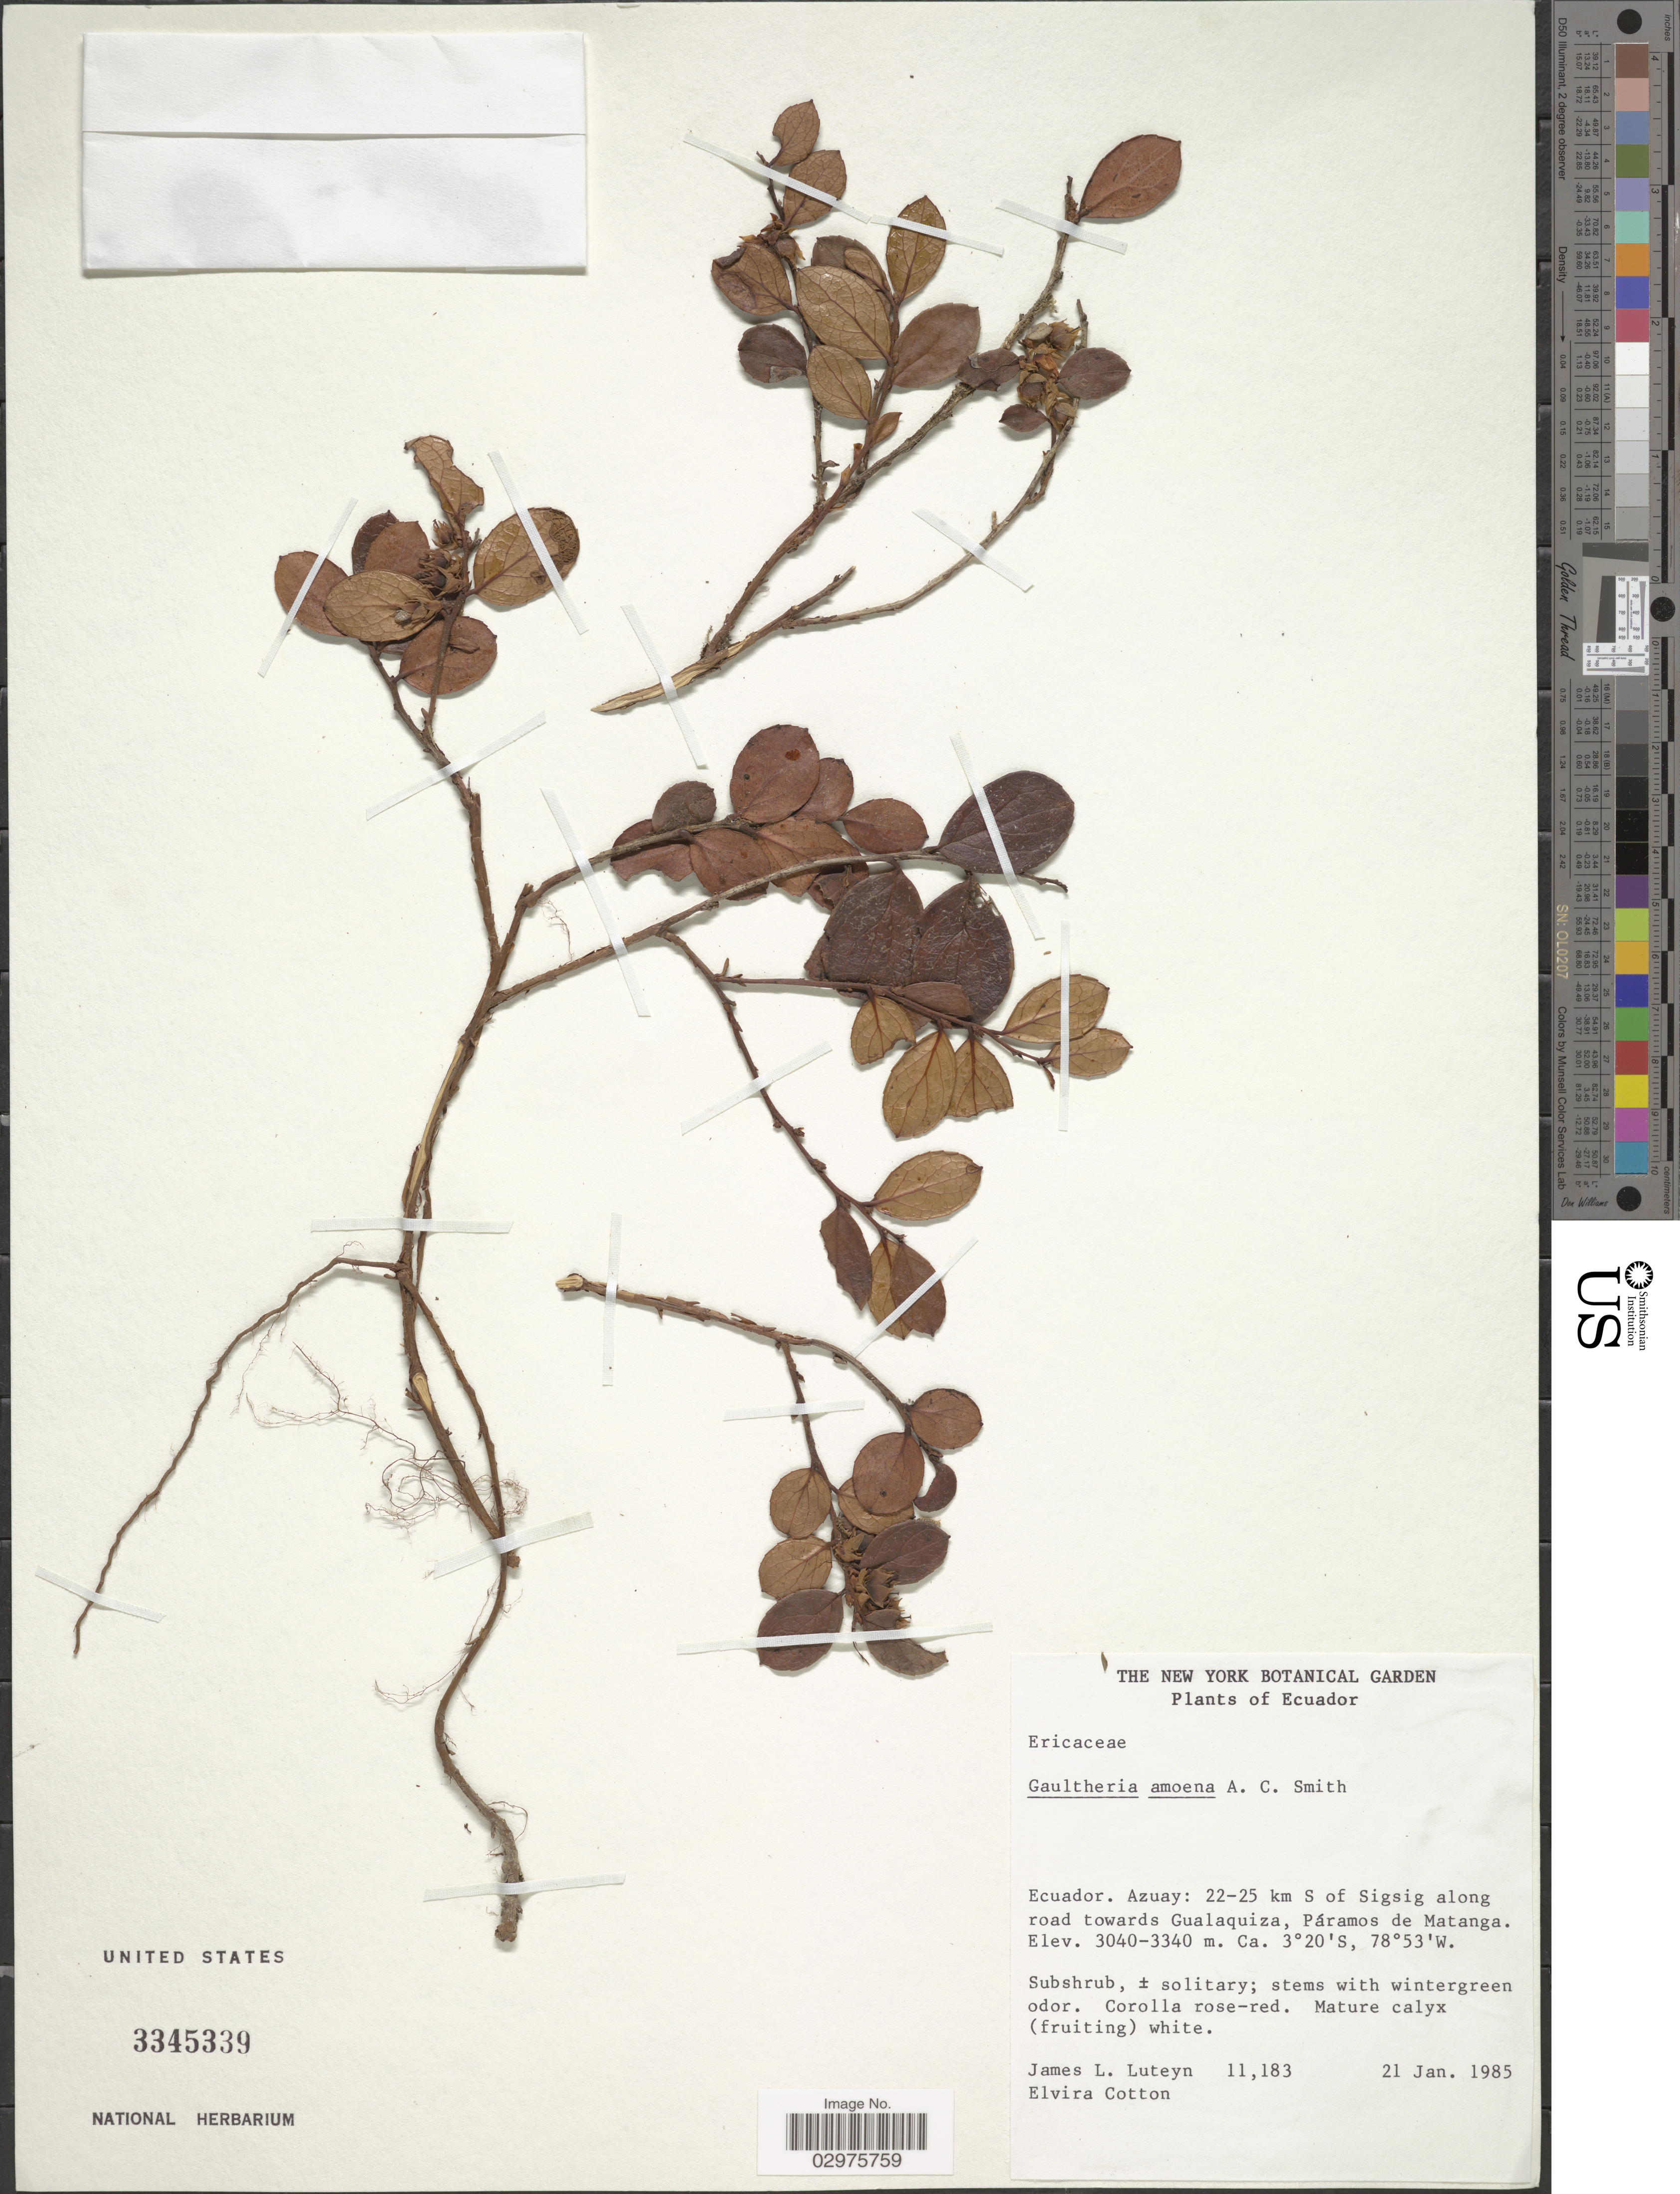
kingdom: Plantae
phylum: Tracheophyta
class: Magnoliopsida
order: Ericales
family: Ericaceae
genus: Gaultheria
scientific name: Gaultheria amoena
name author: A.C. Sm.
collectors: J. L. Luteyn & E. Cotton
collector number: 11183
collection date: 1985-01-21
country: Ecuador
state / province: Azuay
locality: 22-25 km S of Sigsig along road towards Gualaquiza, Páramos de Matanga.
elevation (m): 3040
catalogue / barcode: US 3345339